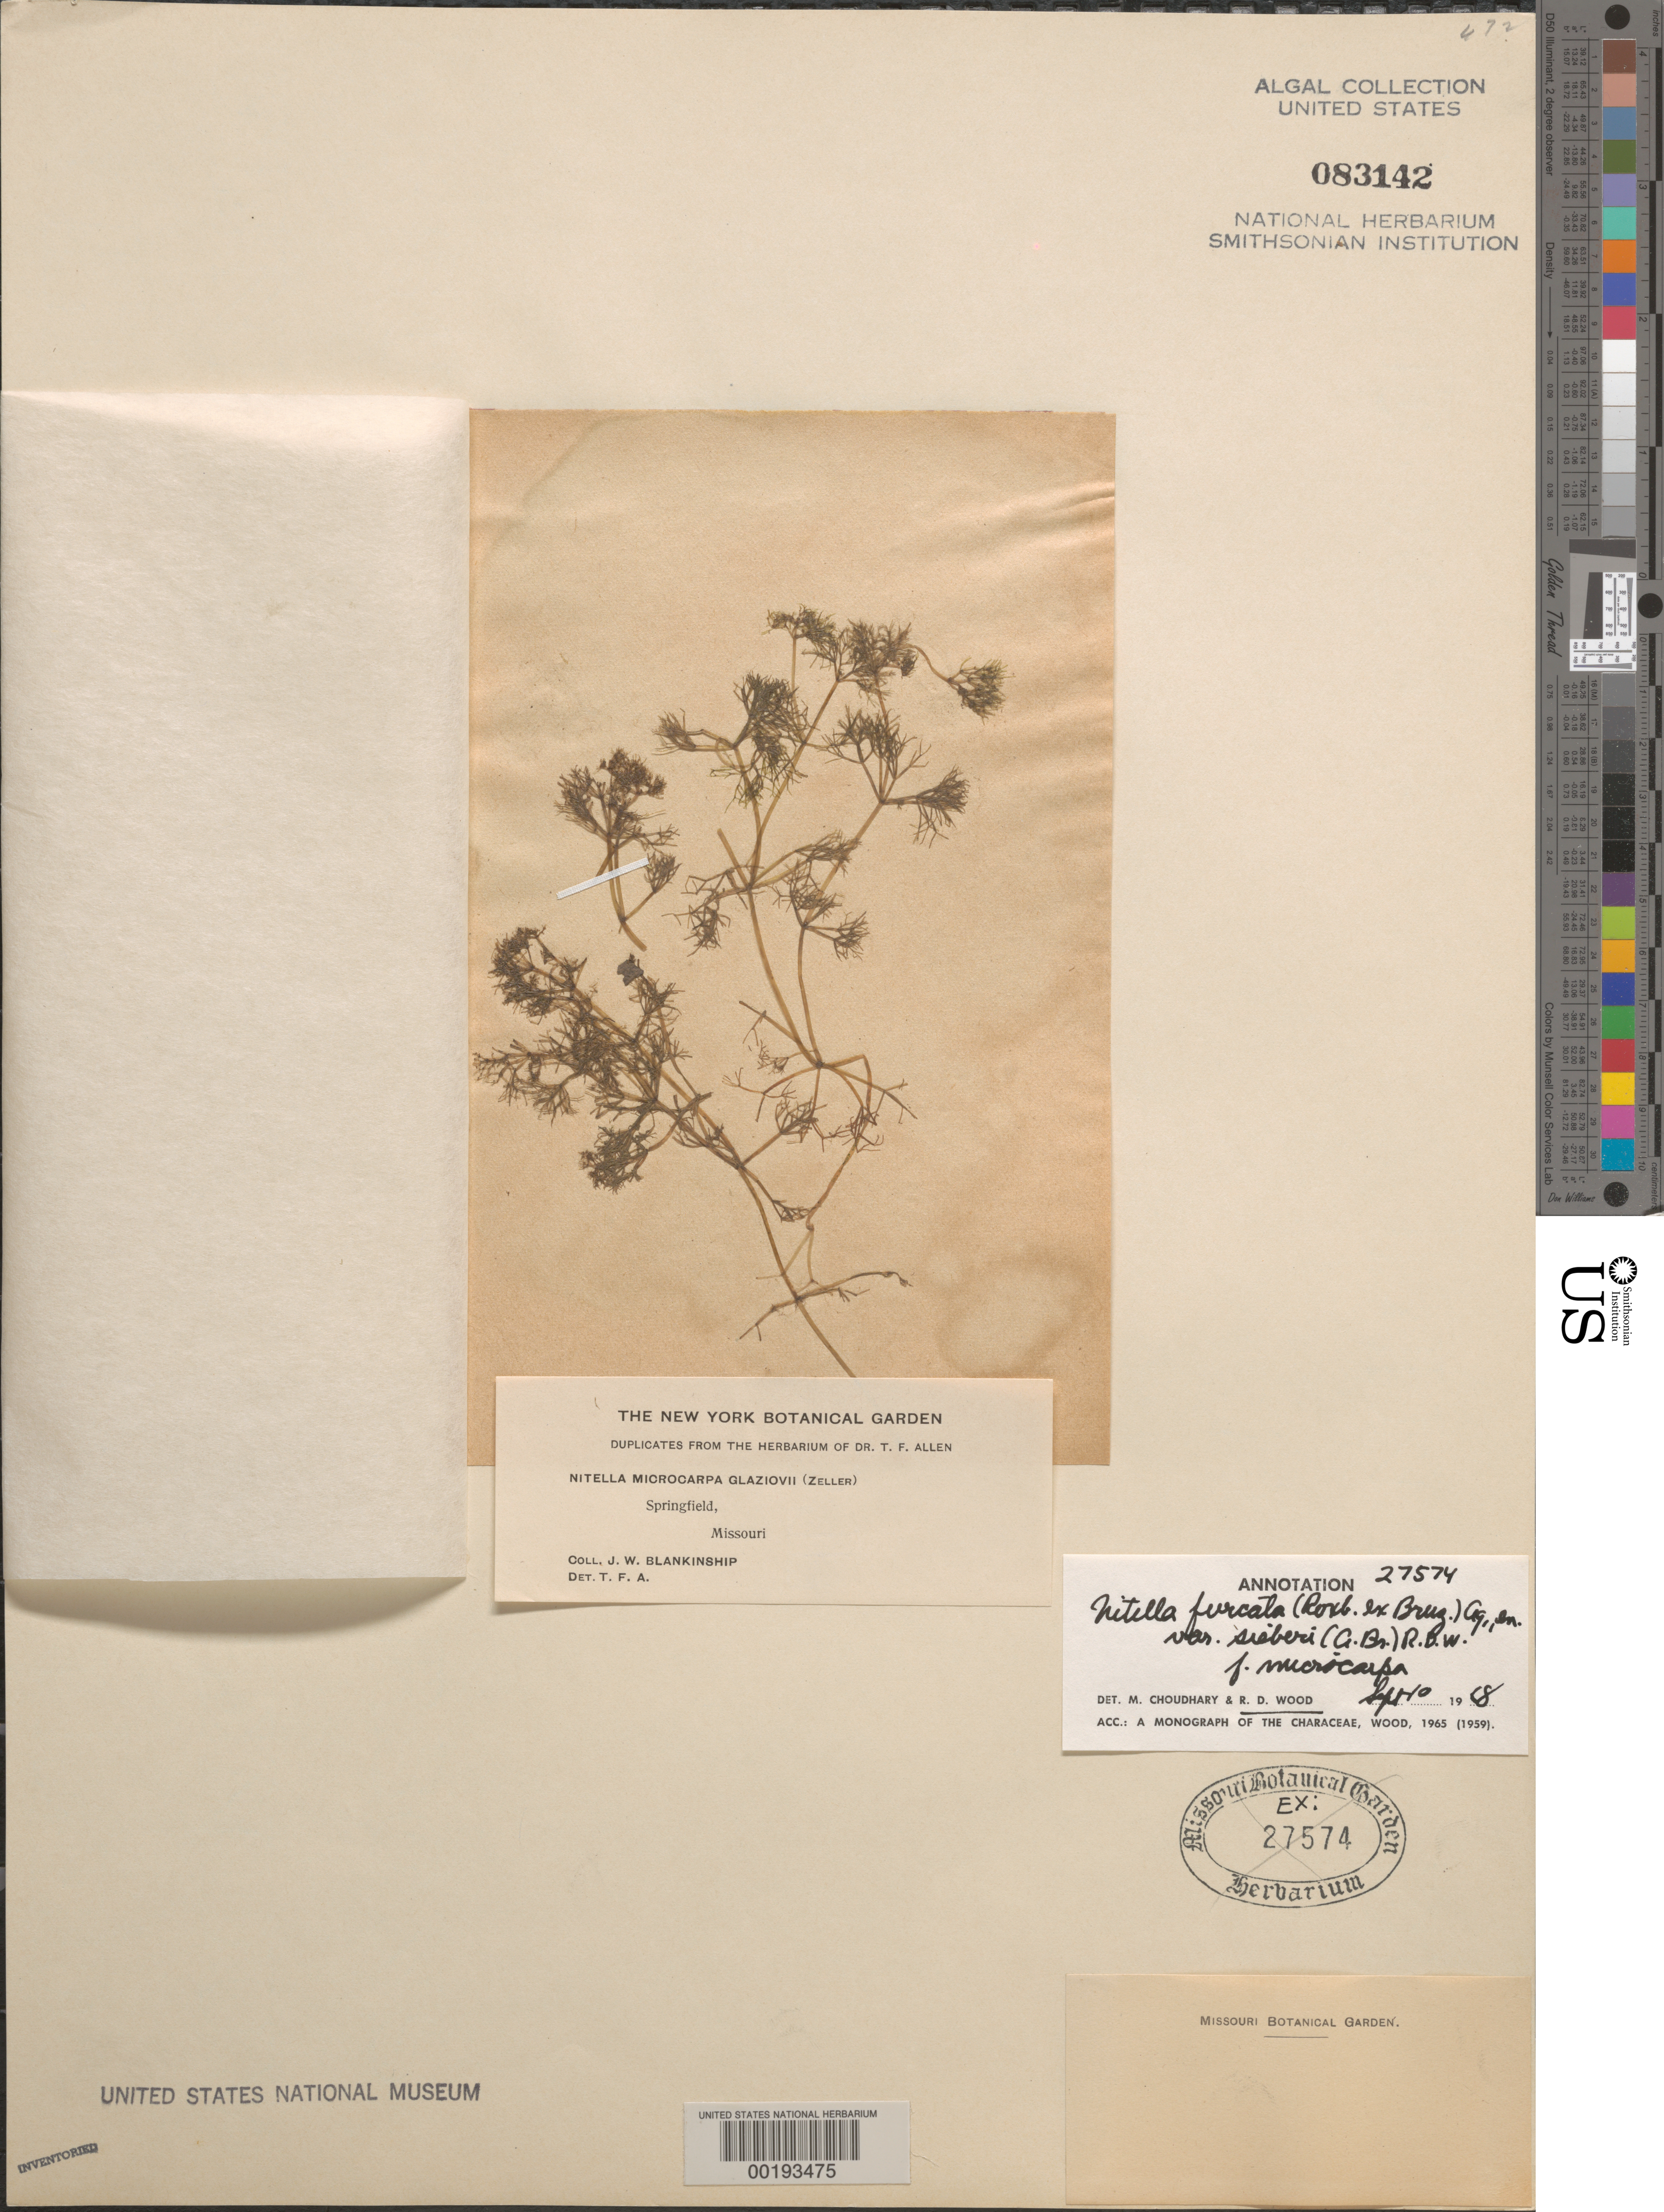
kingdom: Plantae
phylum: Charophyta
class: Charophyceae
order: Charales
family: Characeae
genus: Nitella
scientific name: Nitella furcata var. sieberi forma microcarpa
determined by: Wood, R. D.; Choudhary, M. C.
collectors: J. W. Blankinship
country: United States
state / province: Missouri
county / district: Greene County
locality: Springfield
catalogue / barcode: US 83142